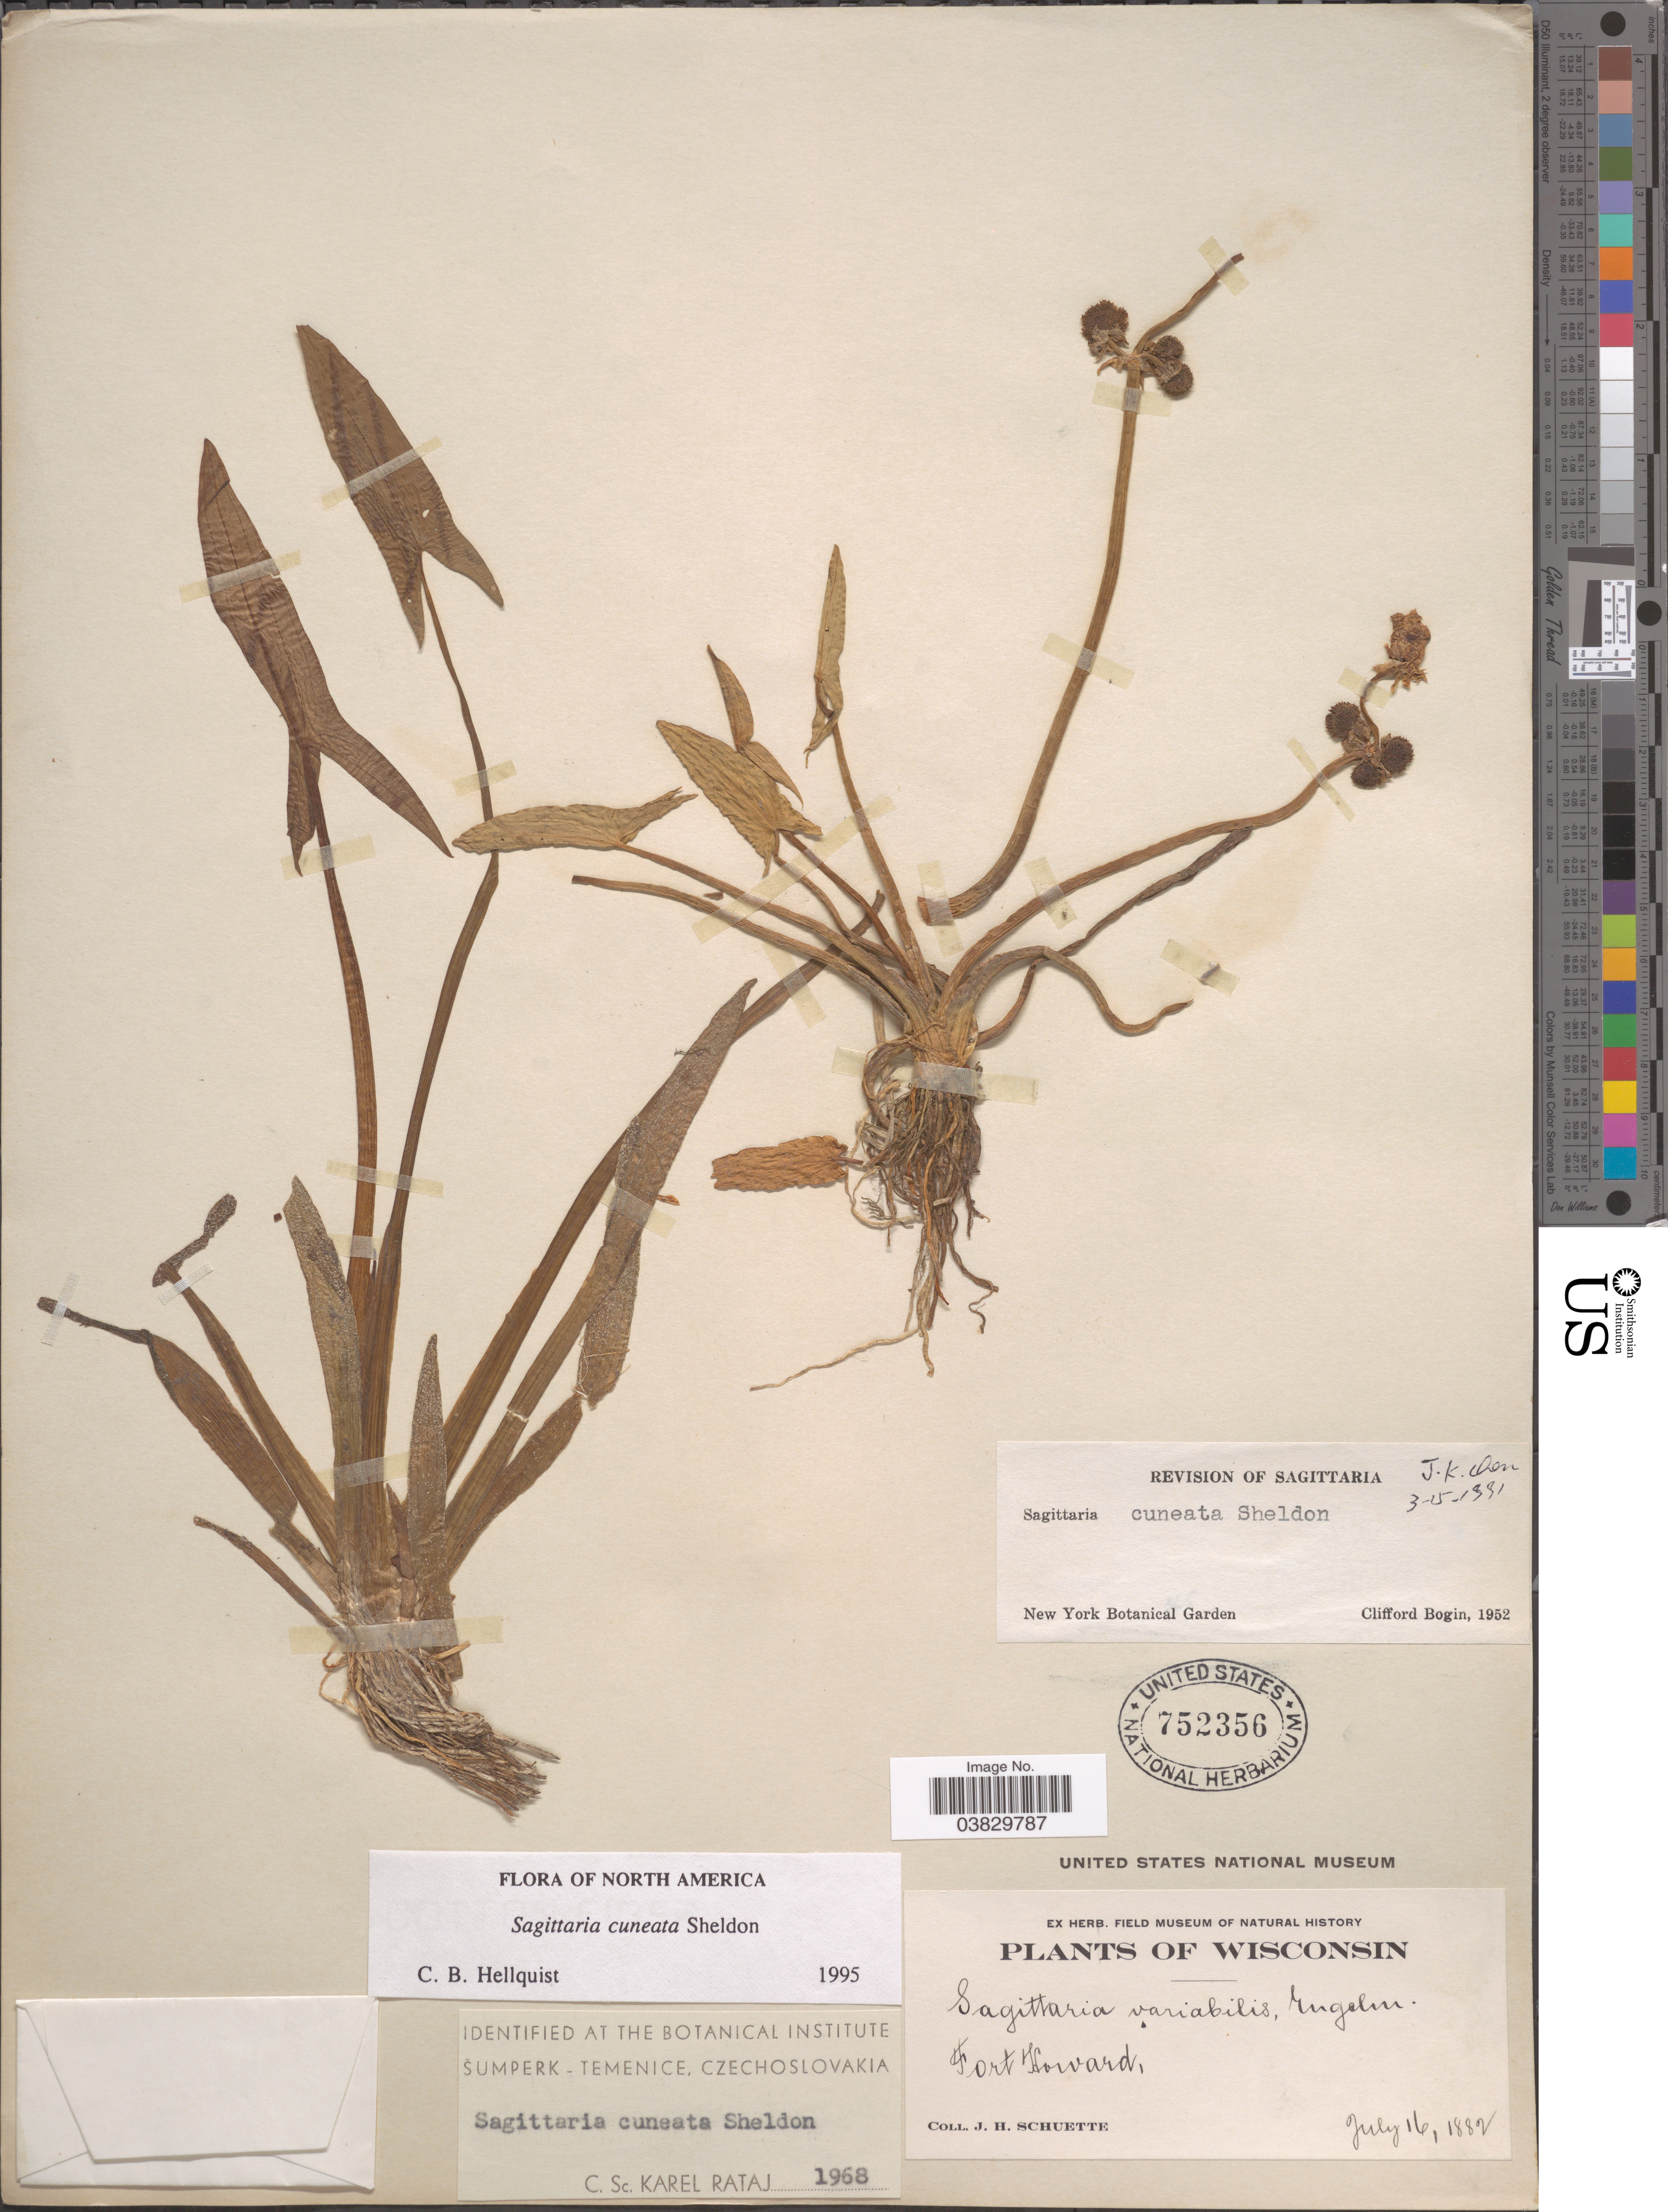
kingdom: Plantae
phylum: Tracheophyta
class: Liliopsida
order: Alismatales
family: Alismataceae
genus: Sagittaria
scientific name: Sagittaria cuneata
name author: E. Sheld.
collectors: J. H. Schuette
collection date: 1882-07-16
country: United States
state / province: Wisconsin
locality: Fort Howard.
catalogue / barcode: US 752356